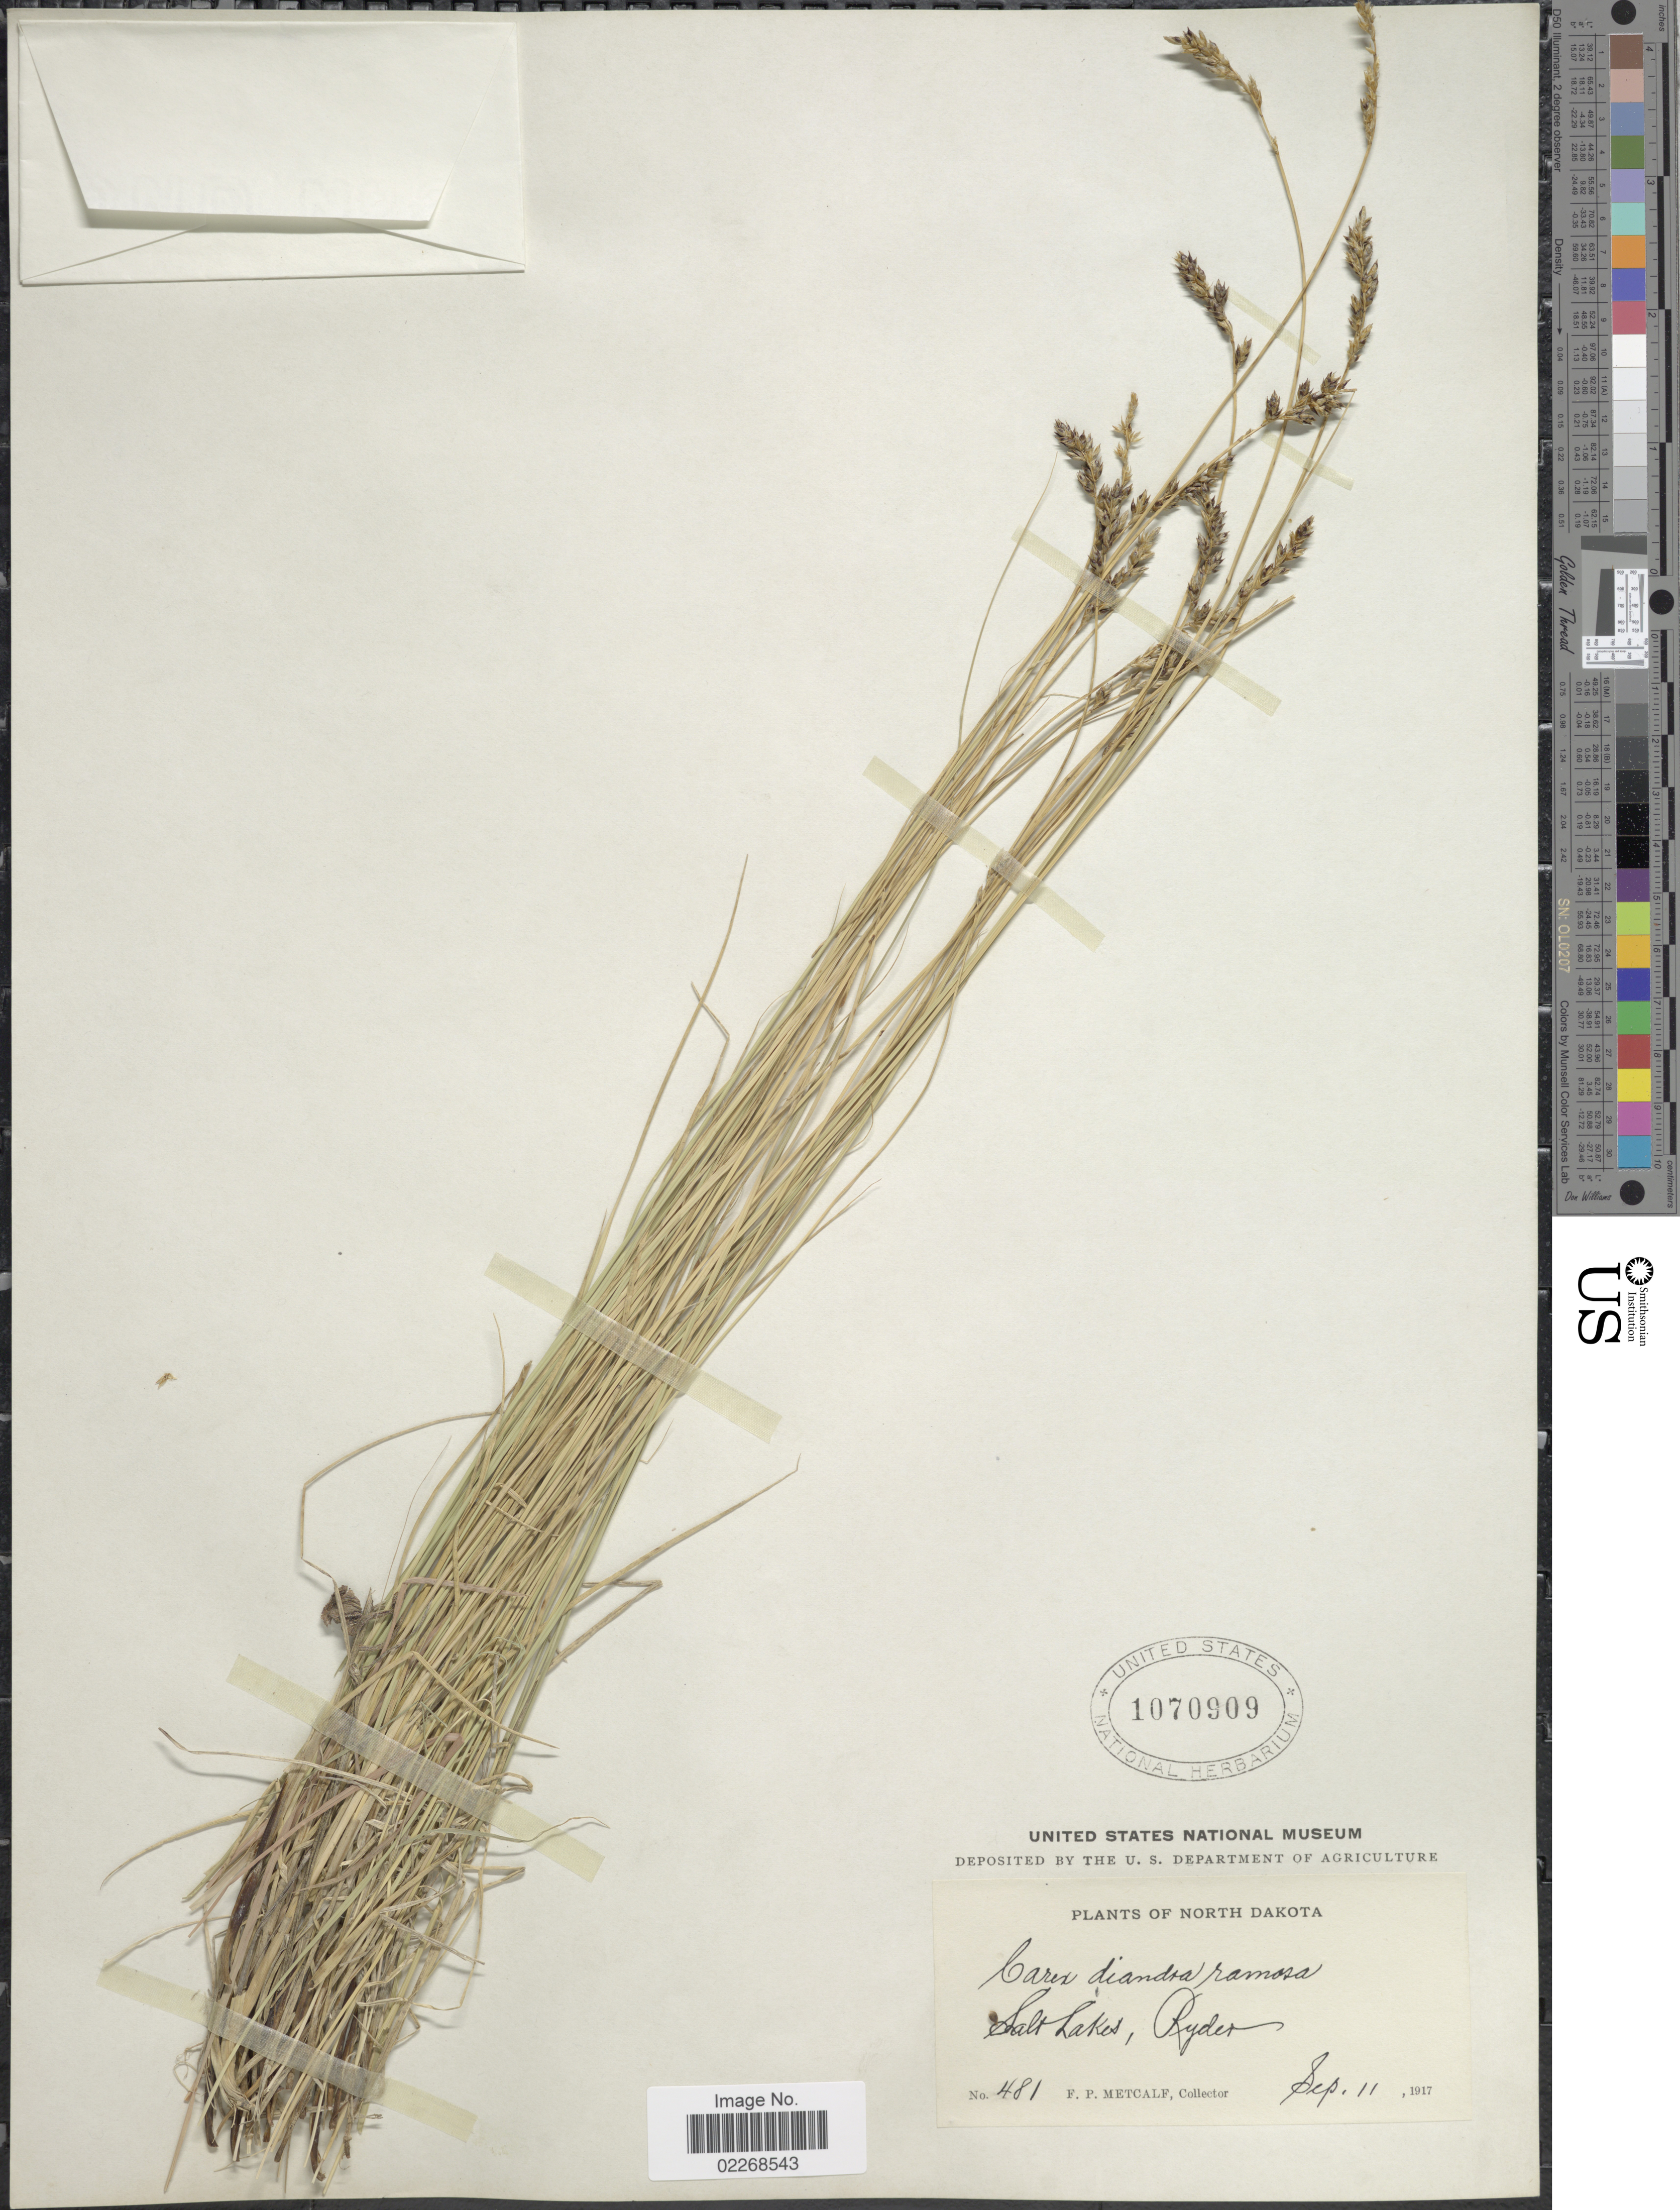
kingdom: Plantae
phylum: Tracheophyta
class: Liliopsida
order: Poales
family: Cyperaceae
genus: Carex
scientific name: Carex diandra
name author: Schrank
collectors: F. Metcalf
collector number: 481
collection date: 1917-09-11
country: United States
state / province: North Dakota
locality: Salt Lakes, Ryder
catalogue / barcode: US 1070909